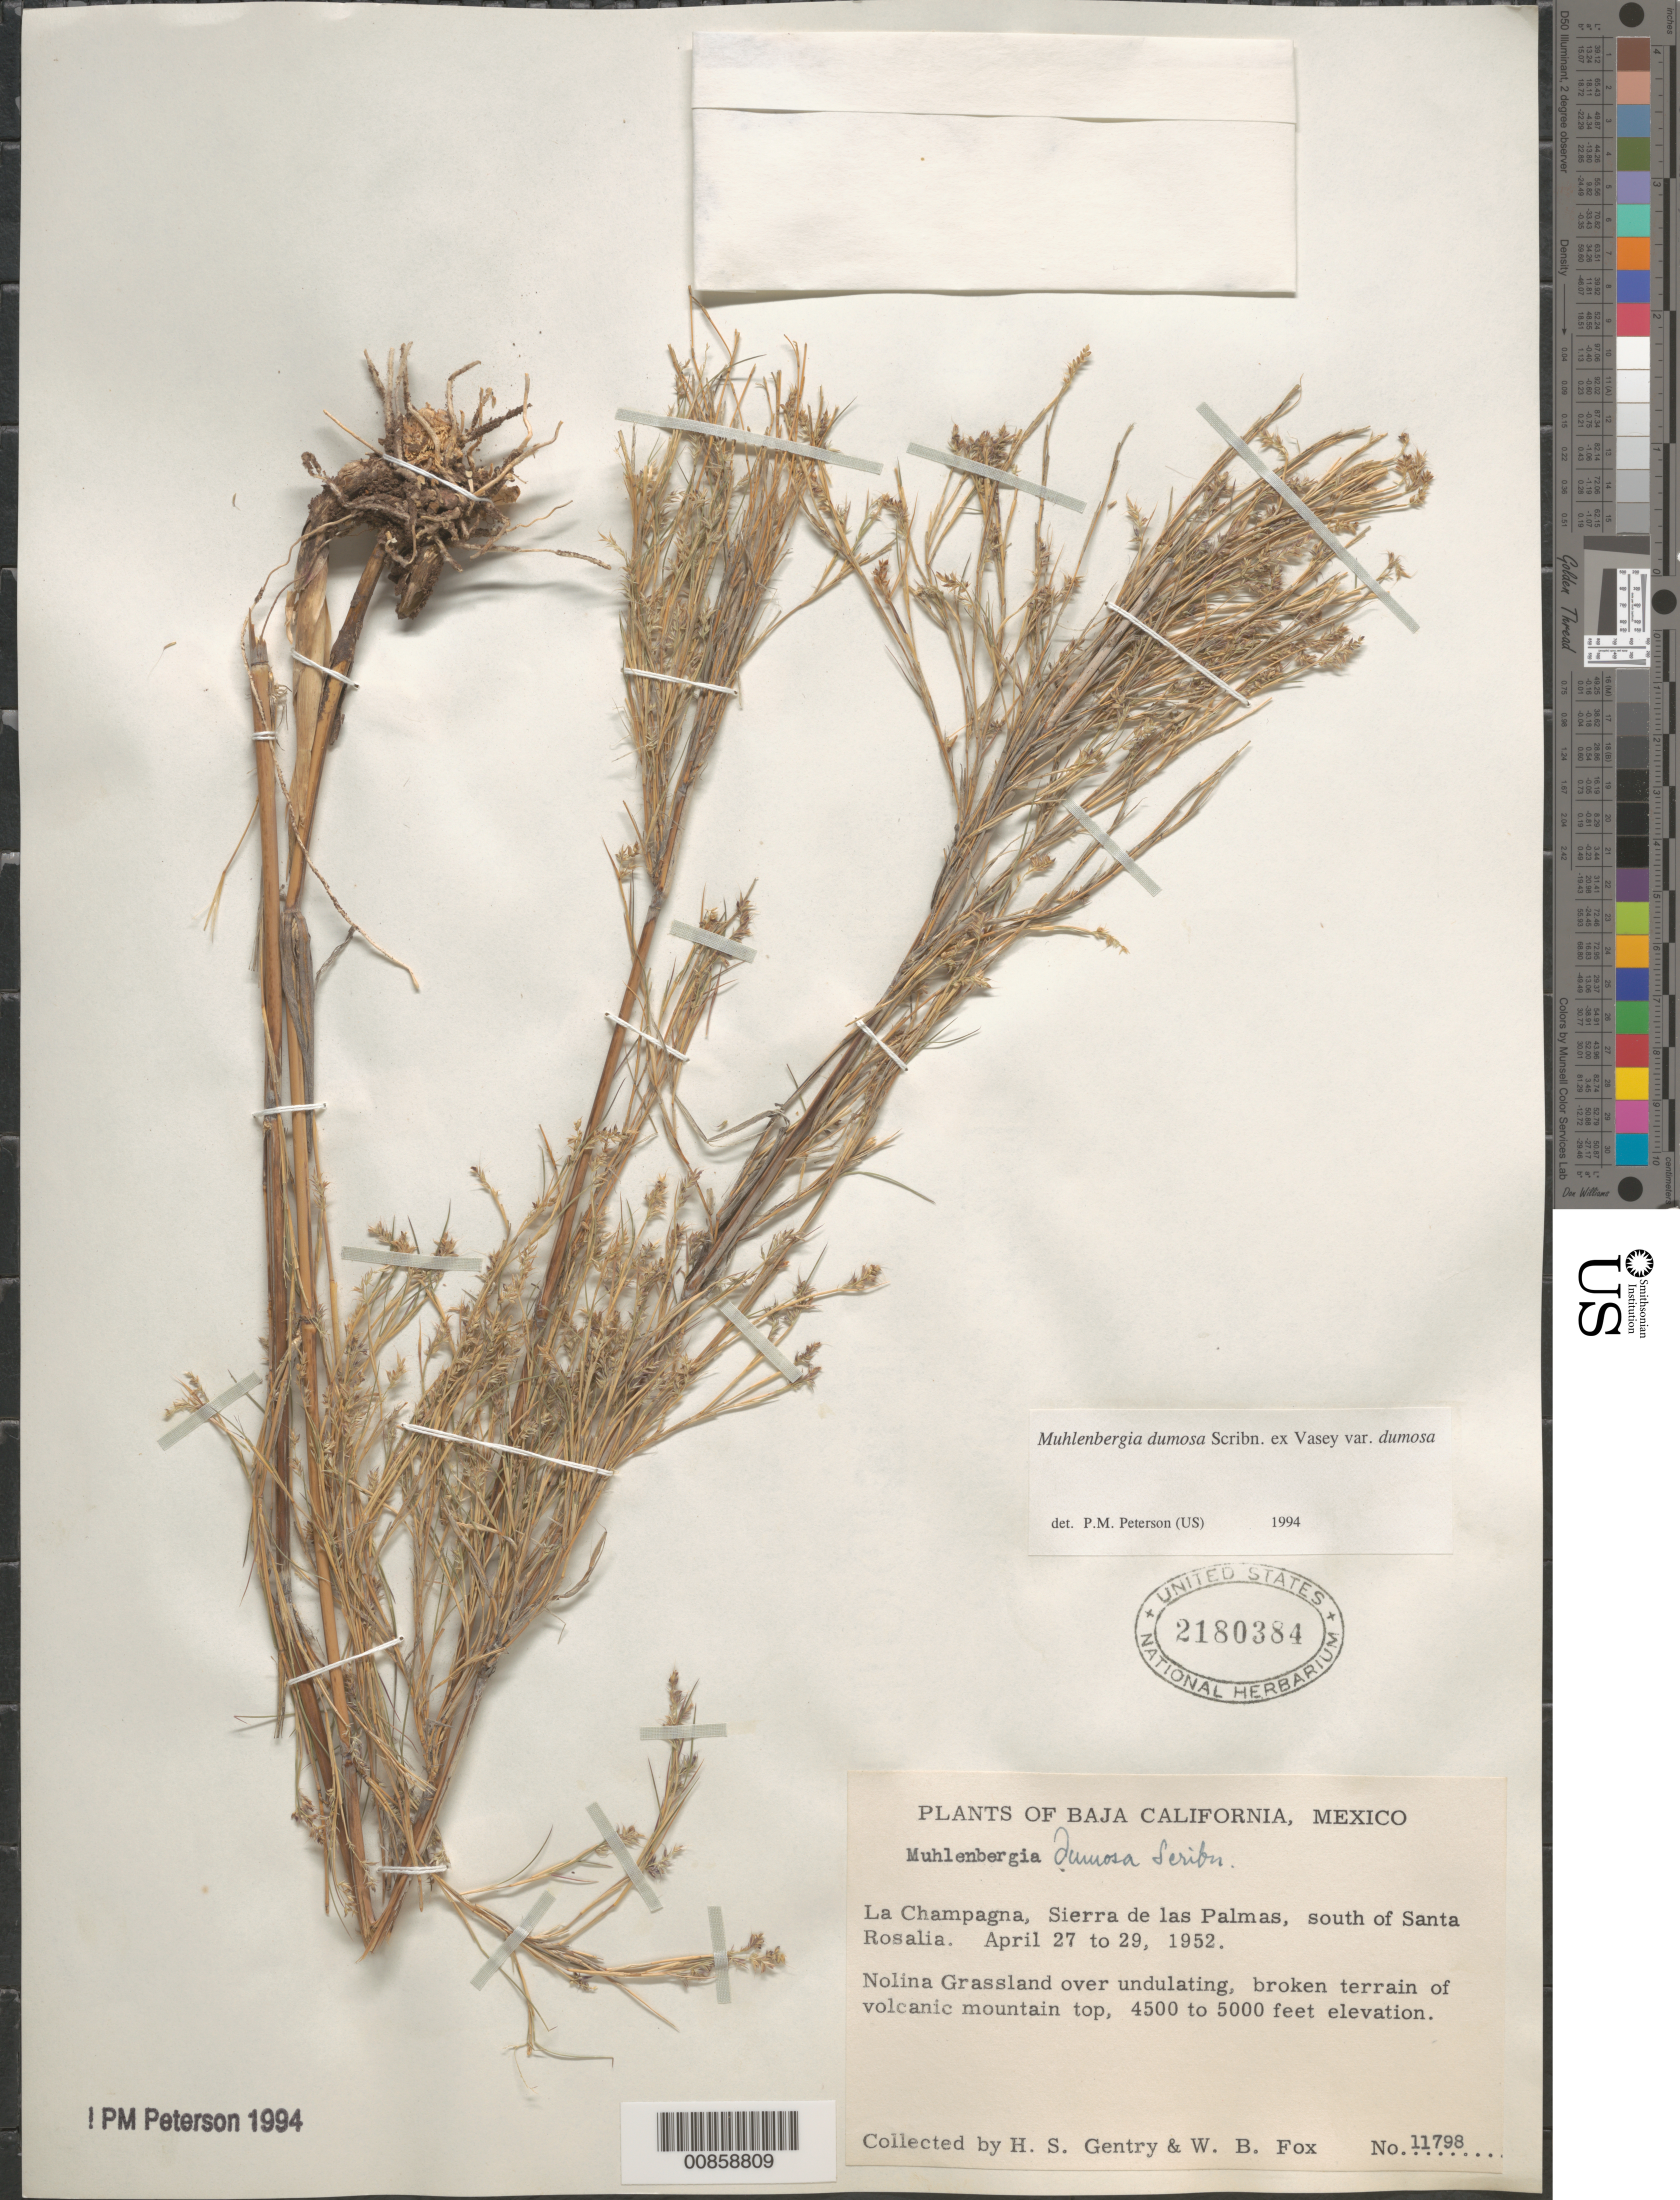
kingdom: Plantae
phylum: Tracheophyta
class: Liliopsida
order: Poales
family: Poaceae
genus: Muhlenbergia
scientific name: Muhlenbergia dumosa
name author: Scribn. ex Vasey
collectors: H. S. Gentry & W. B. Fox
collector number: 11798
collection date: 1952-04-27/1952-04-29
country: Mexico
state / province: Baja California Sur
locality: La Champagna, Sierra de las Palmas, south of Santa Rosalia.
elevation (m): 1372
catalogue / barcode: US 2180384